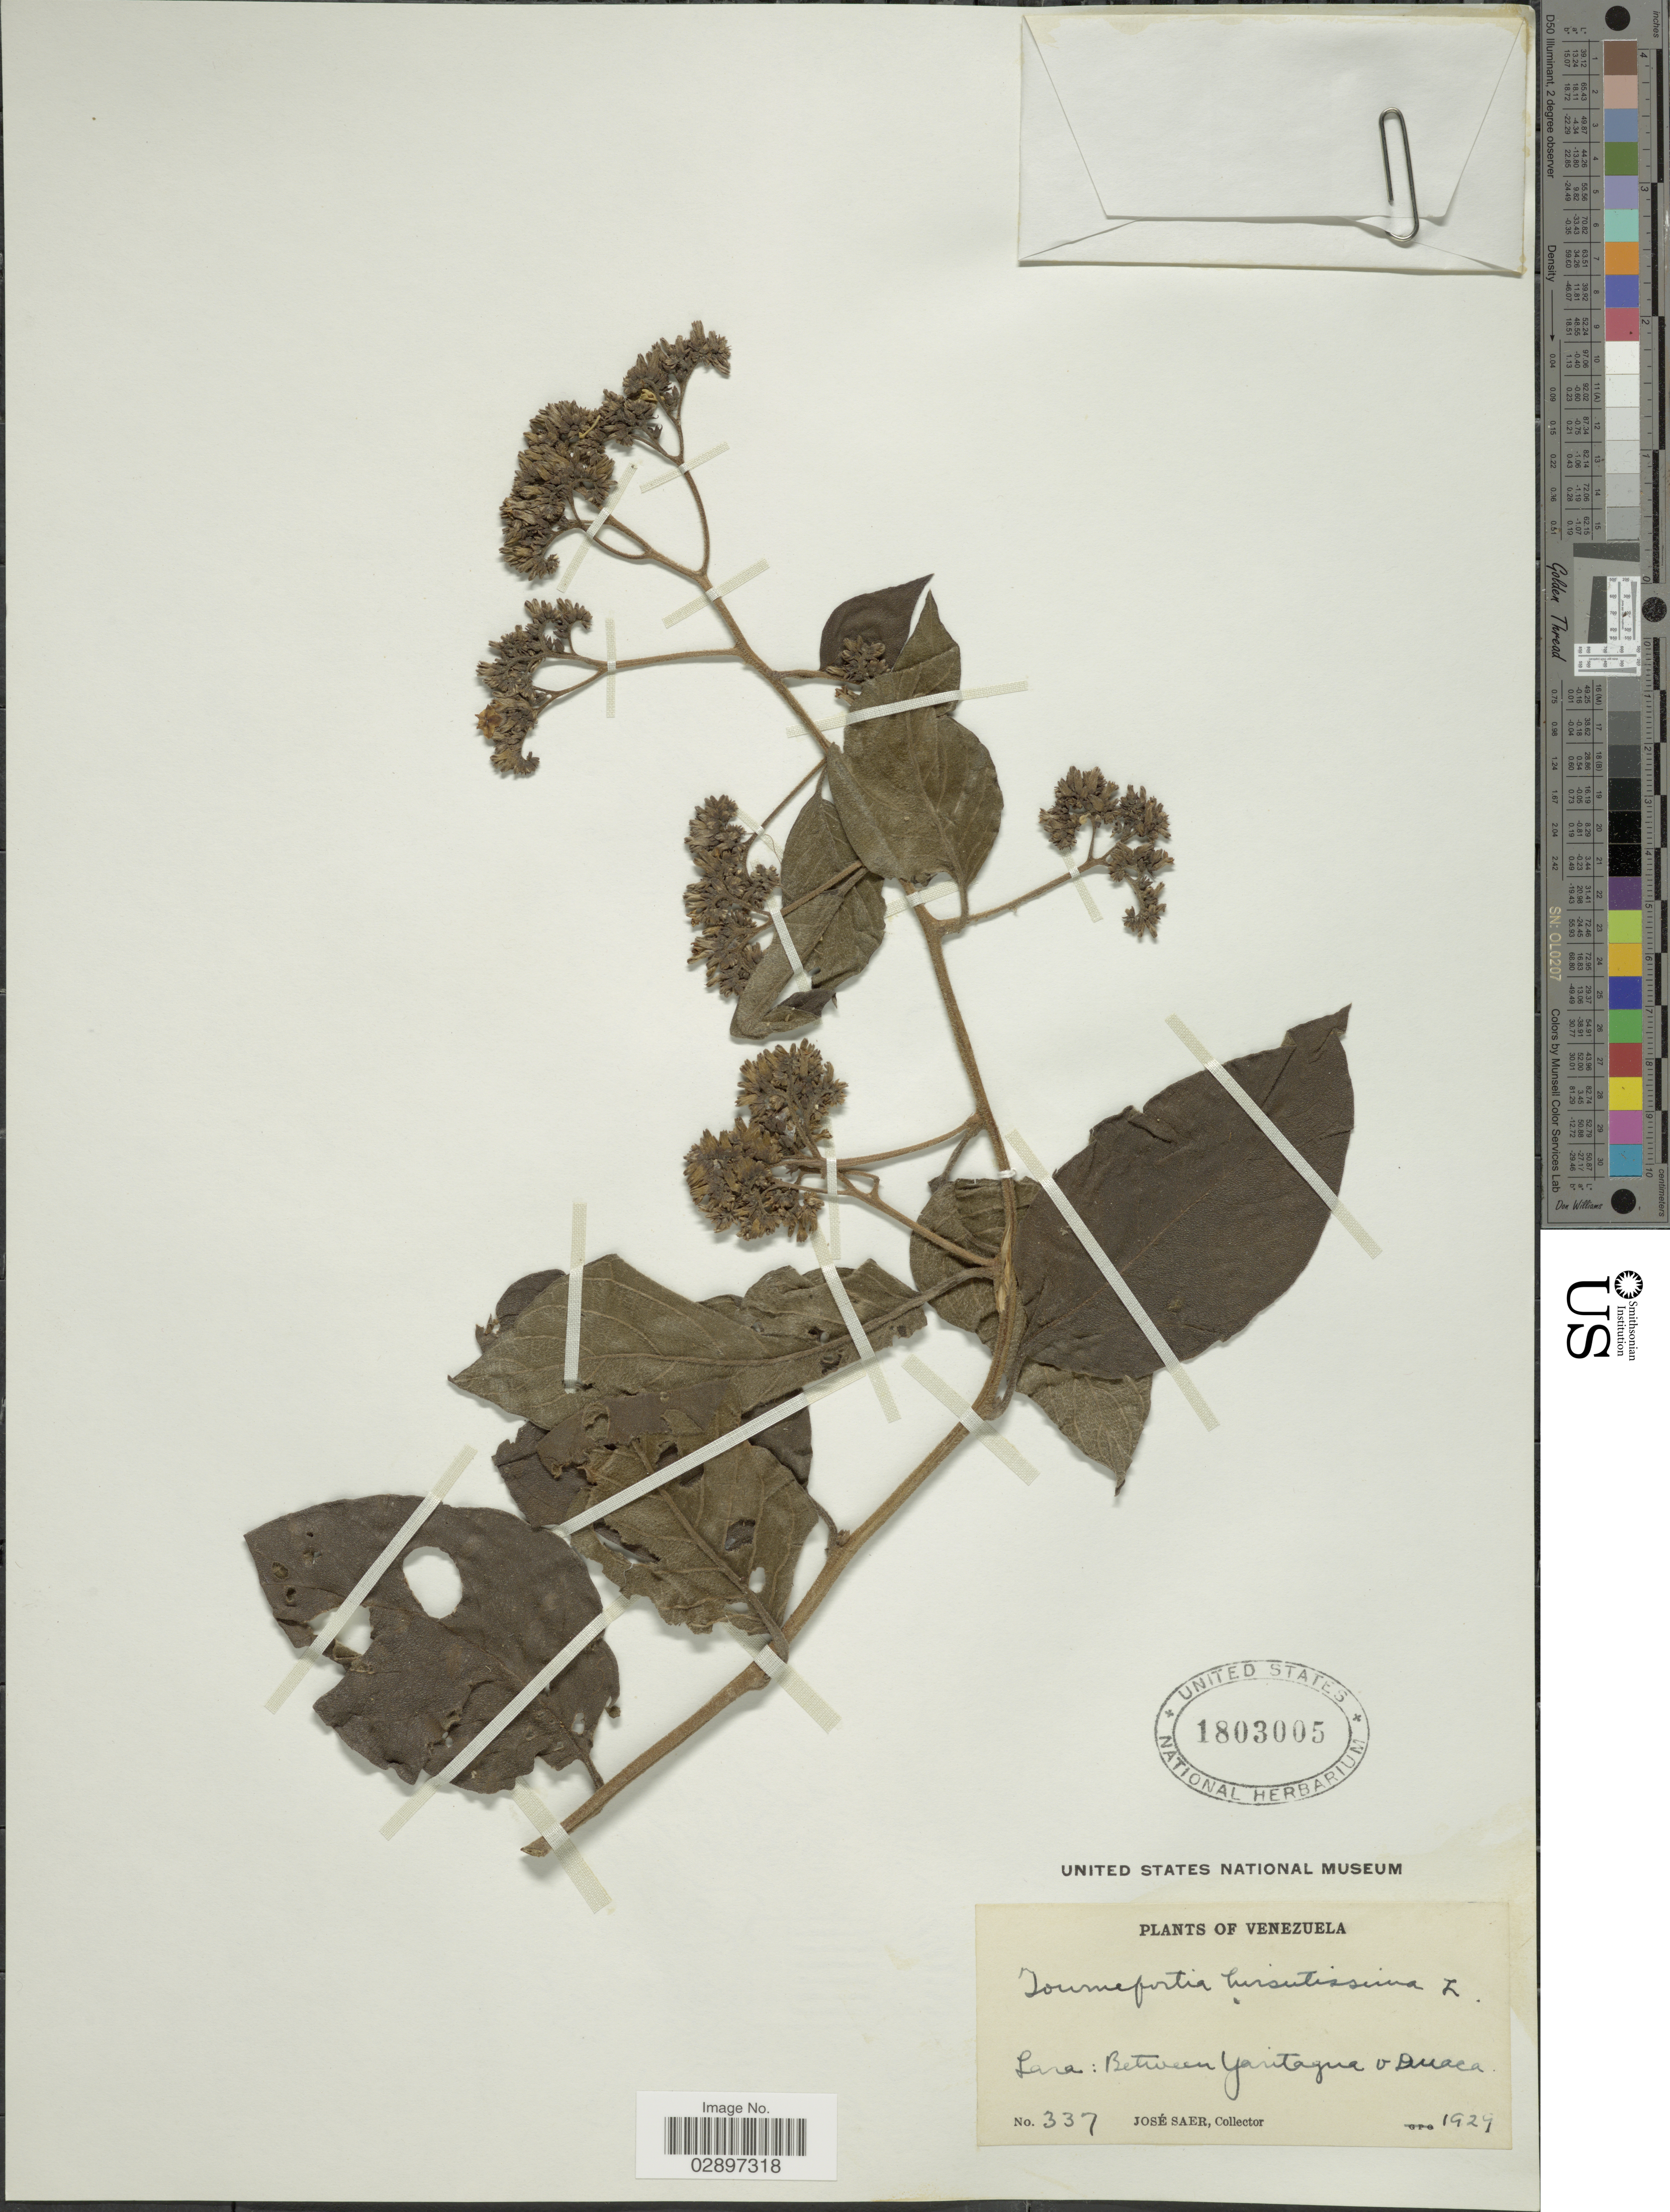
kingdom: Plantae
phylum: Tracheophyta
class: Magnoliopsida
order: Boraginales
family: Heliotropiaceae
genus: Tournefortia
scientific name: Tournefortia hirsutissima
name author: L.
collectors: J. Saer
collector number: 337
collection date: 1929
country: Venezuela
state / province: Lara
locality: Lara: Between Yaritagua v Duaca.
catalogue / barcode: US 1803005